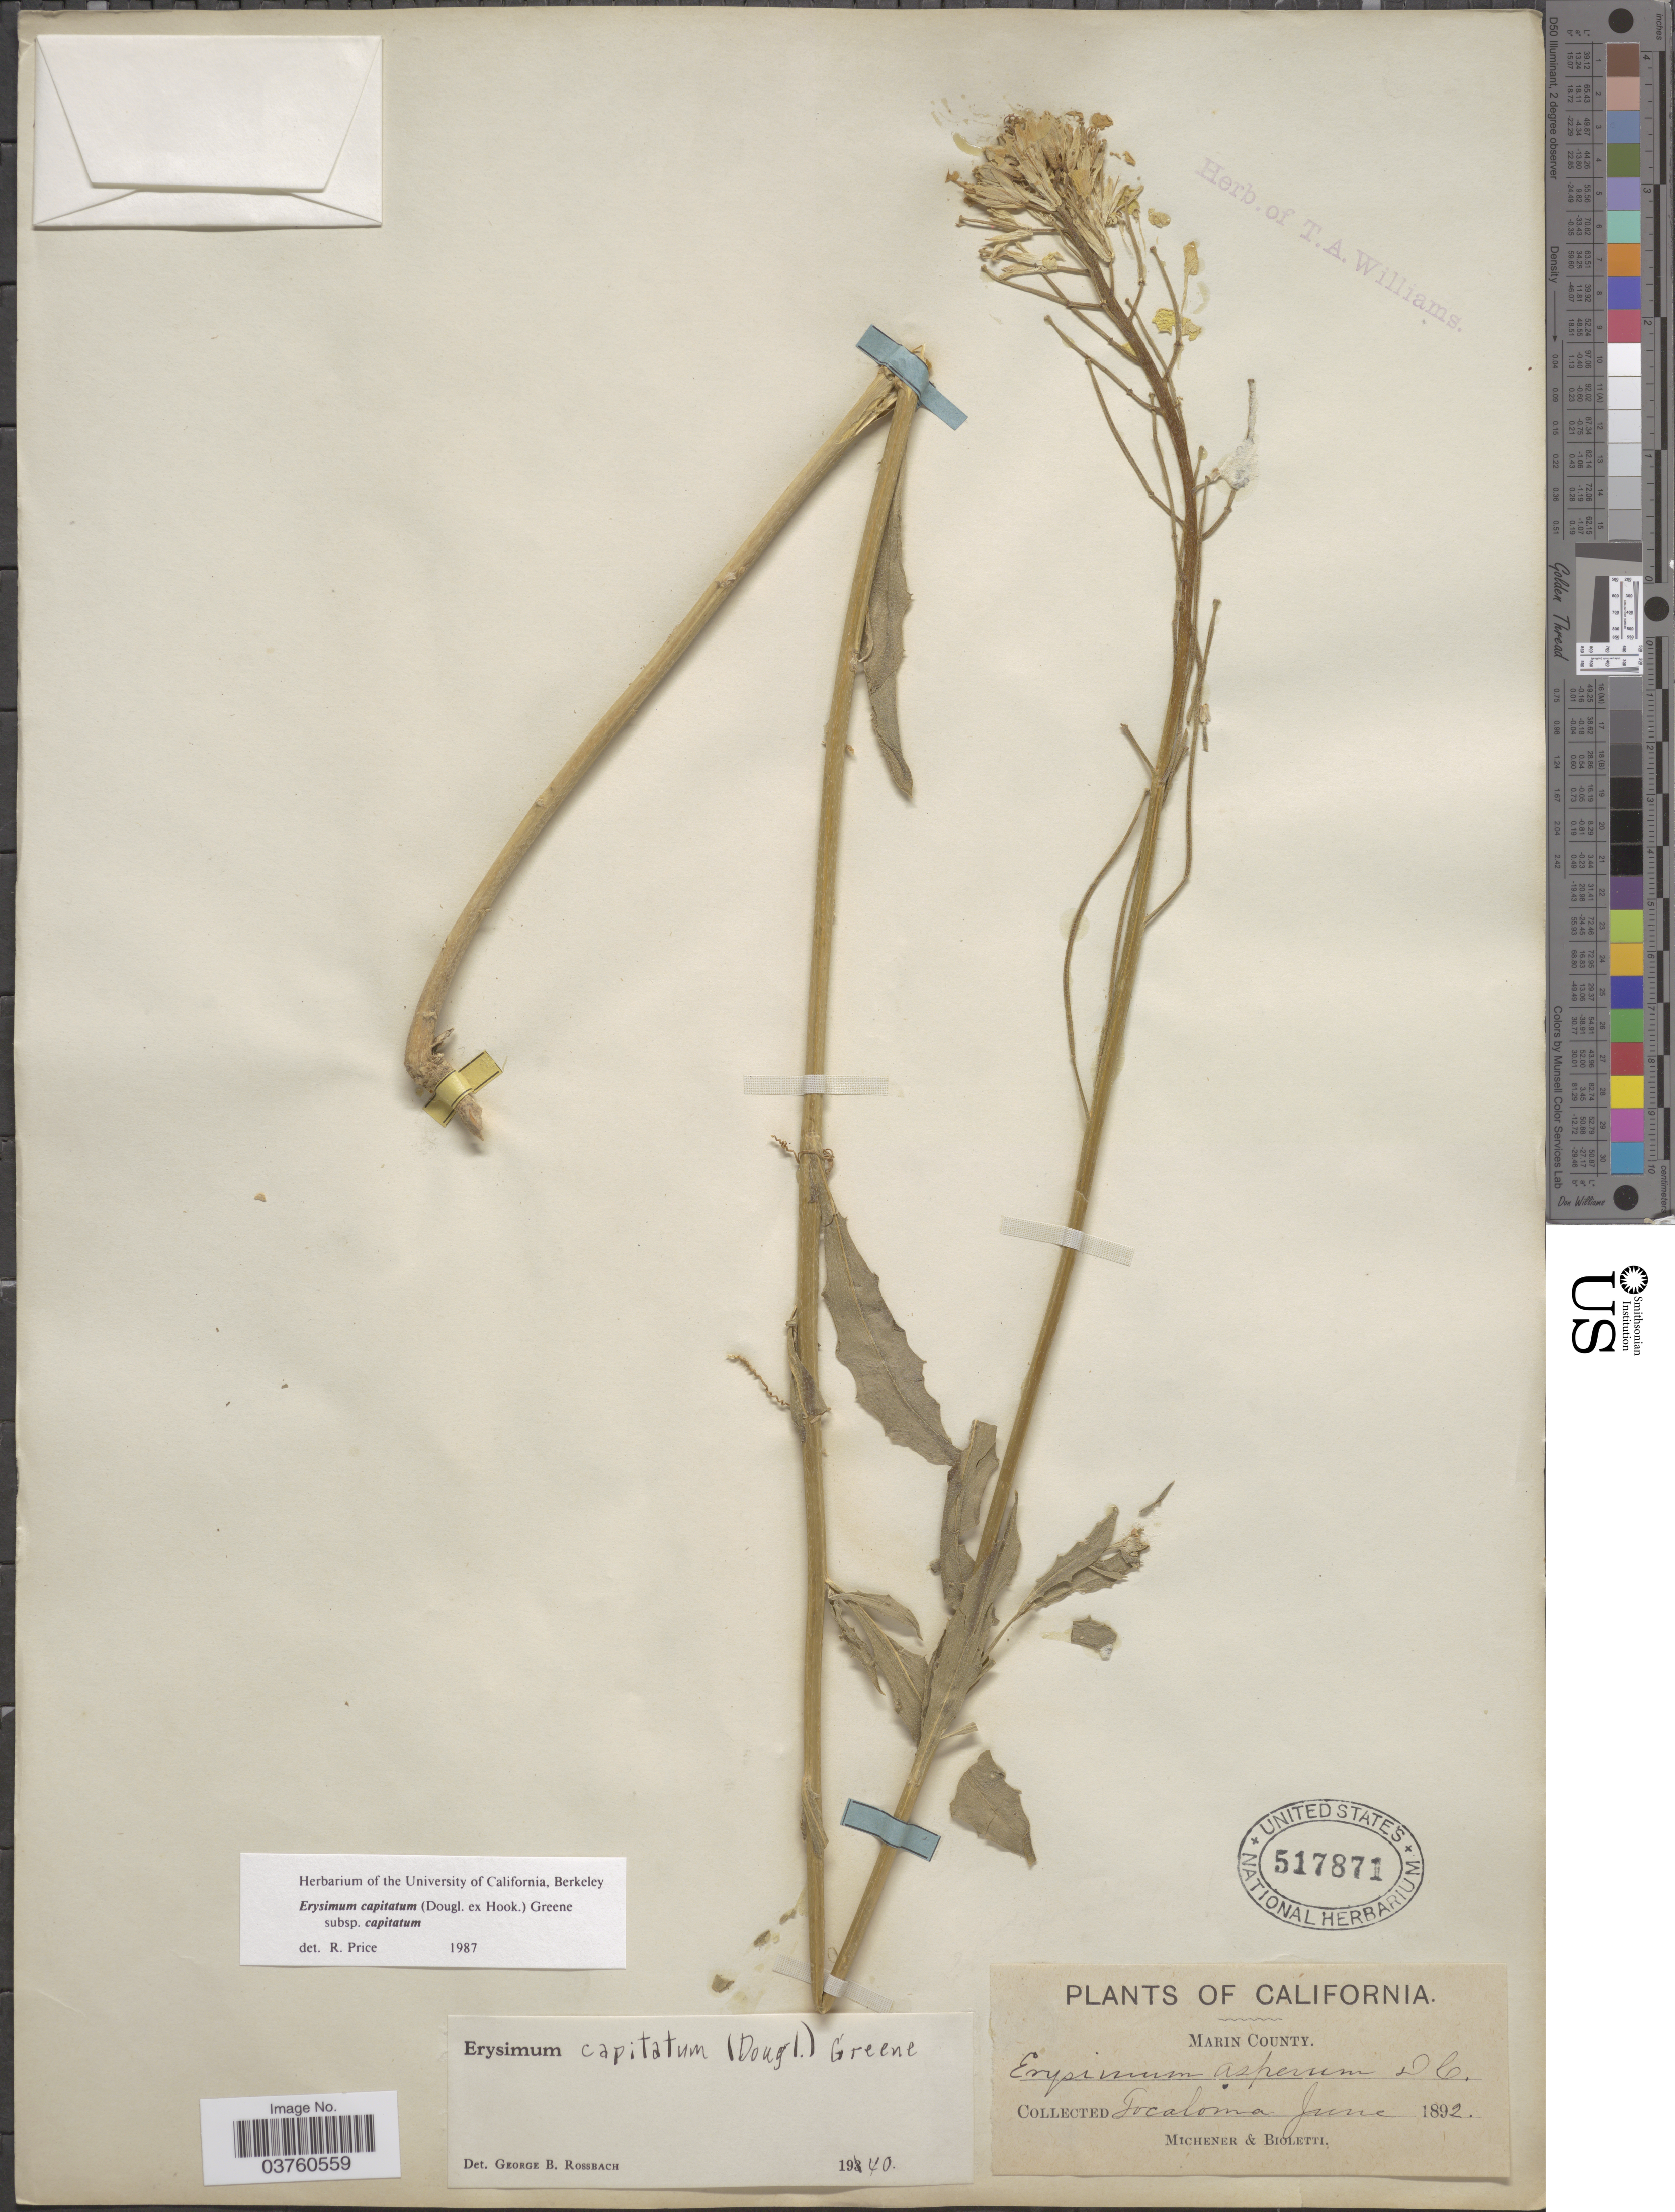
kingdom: Plantae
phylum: Tracheophyta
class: Magnoliopsida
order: Brassicales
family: Brassicaceae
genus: Erysimum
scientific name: Erysimum capitatum subsp. capitatum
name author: (Douglas ex Hook.) Greene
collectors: -. Michener & -- Bioletti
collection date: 1892-06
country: United States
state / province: California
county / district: Marin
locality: Marin County. Tocaloma.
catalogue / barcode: US 517871